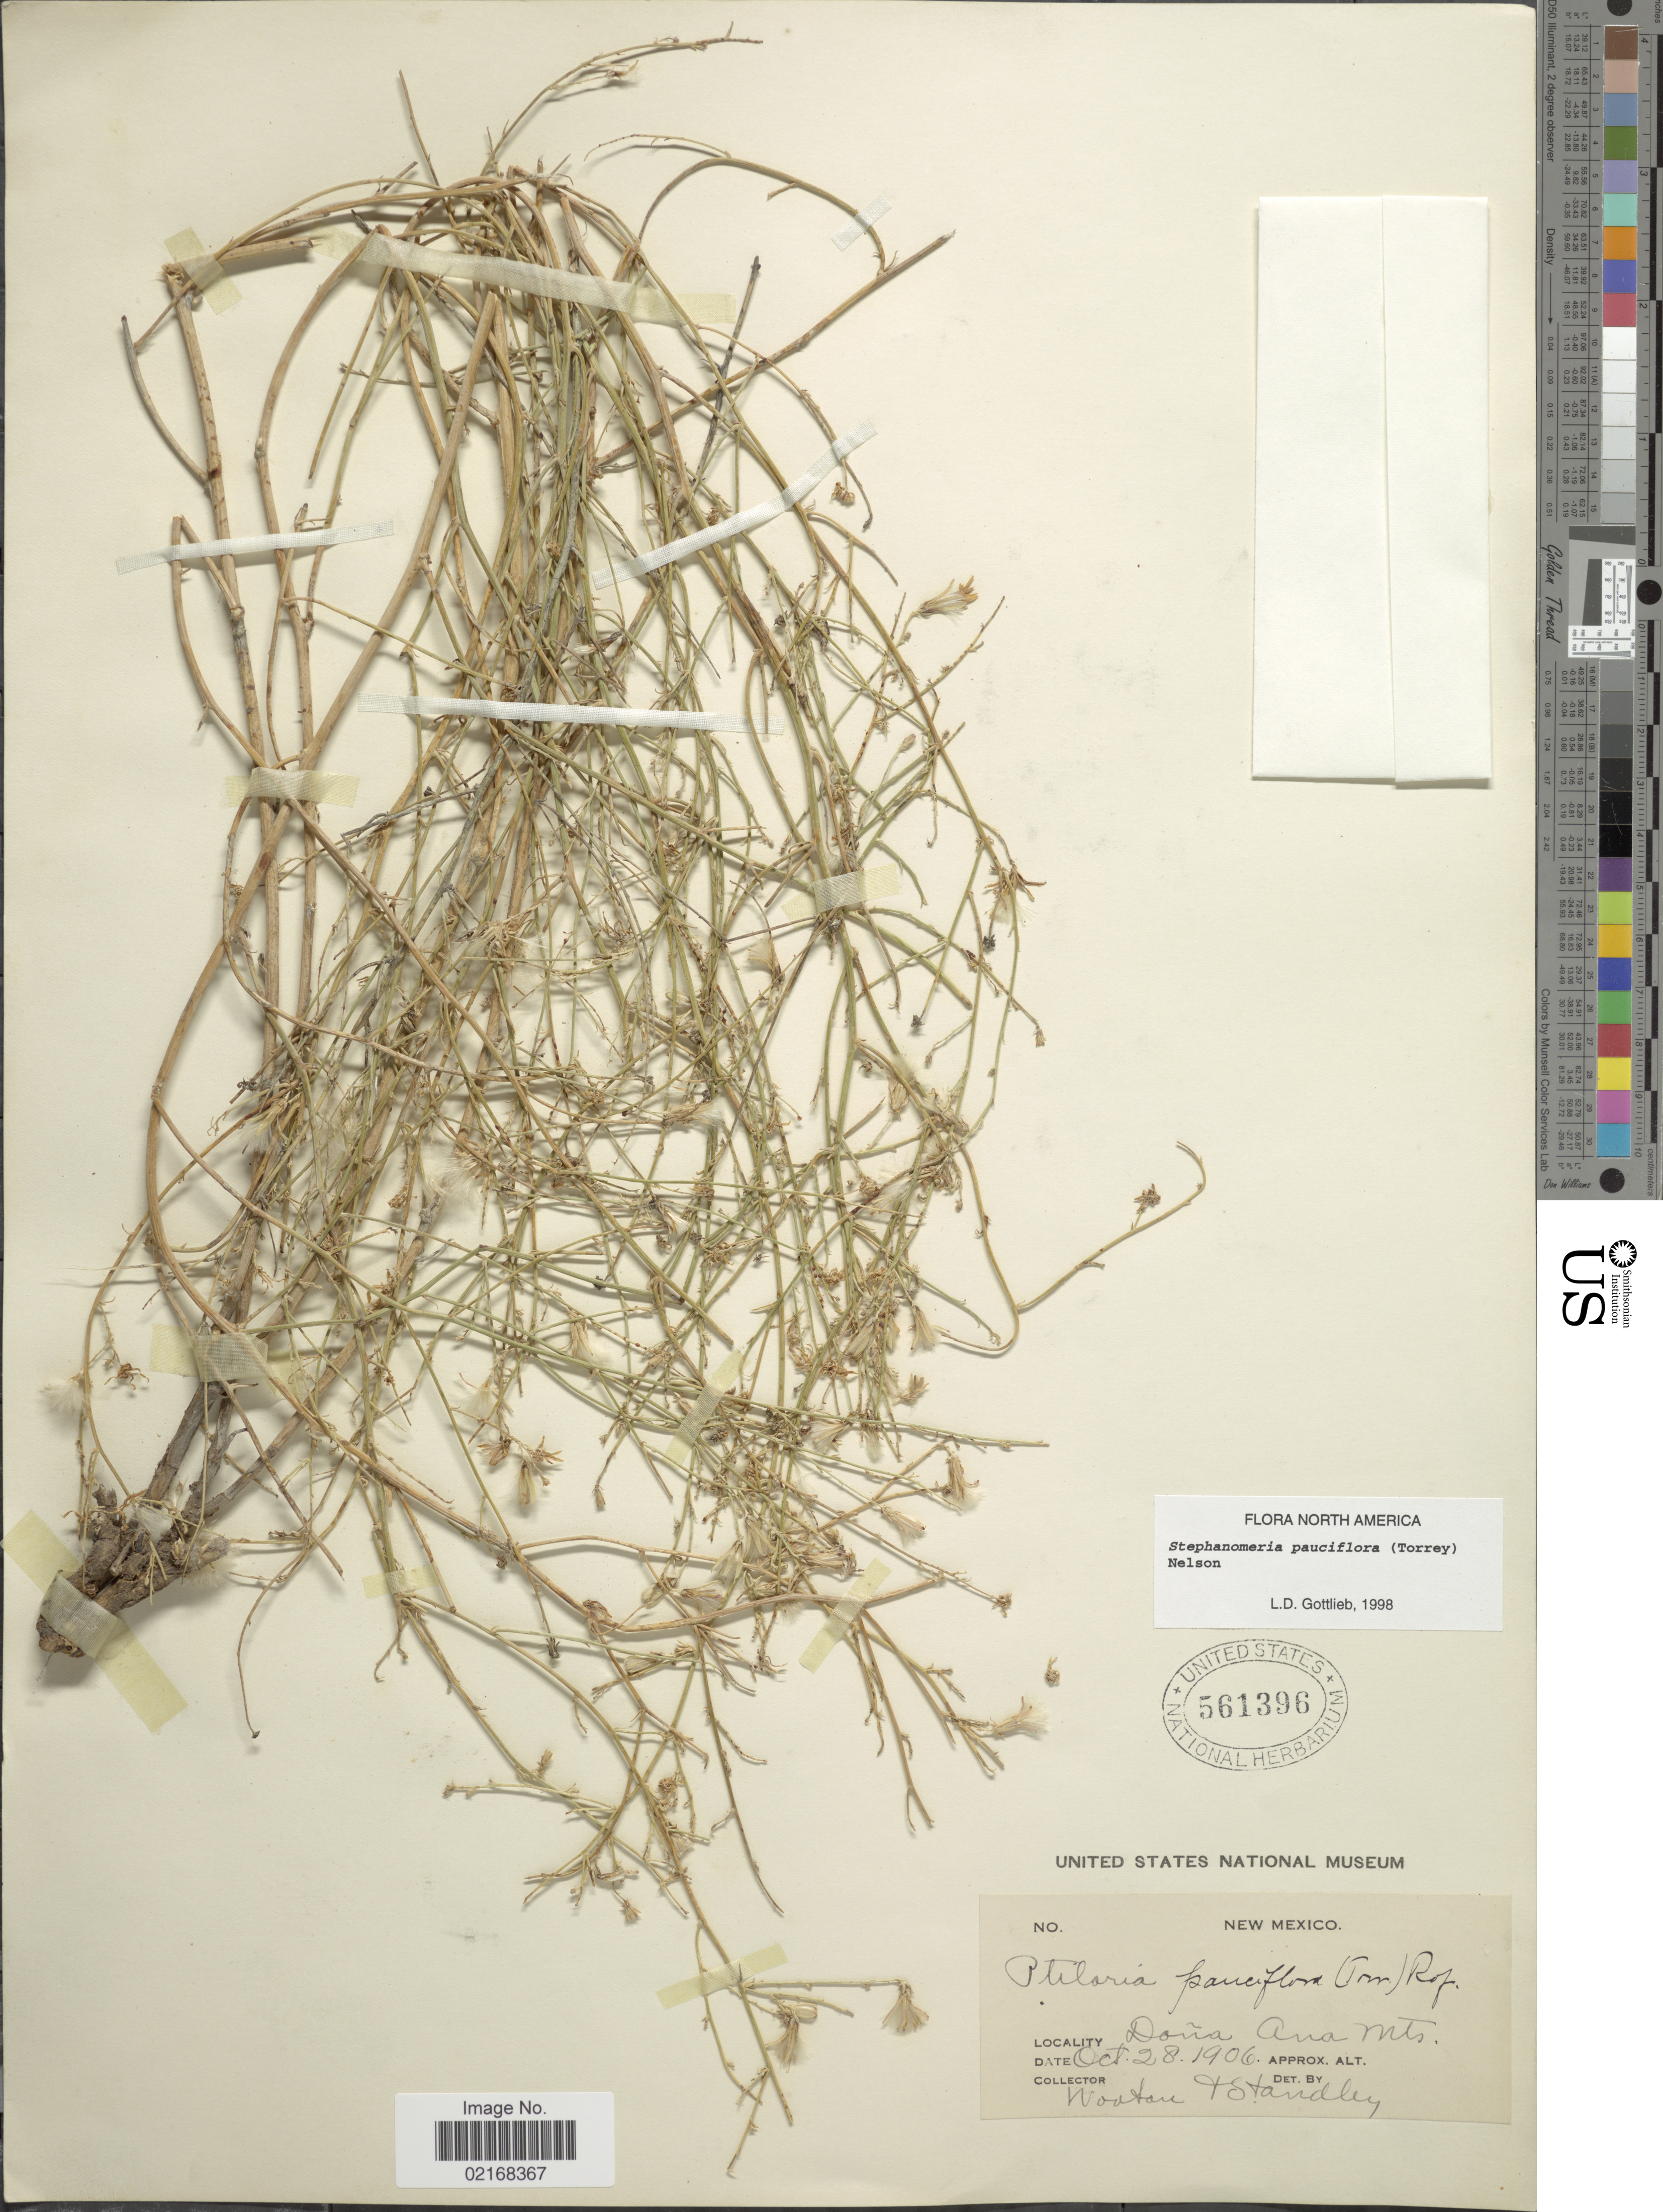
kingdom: Plantae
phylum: Tracheophyta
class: Magnoliopsida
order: Asterales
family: Asteraceae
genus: Stephanomeria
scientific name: Stephanomeria pauciflora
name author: (Torr.) A. Nelson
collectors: E. O. Wooton & Standley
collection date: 1906-10-28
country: United States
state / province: New Mexico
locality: Doña Ana Mts.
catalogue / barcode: US 561396